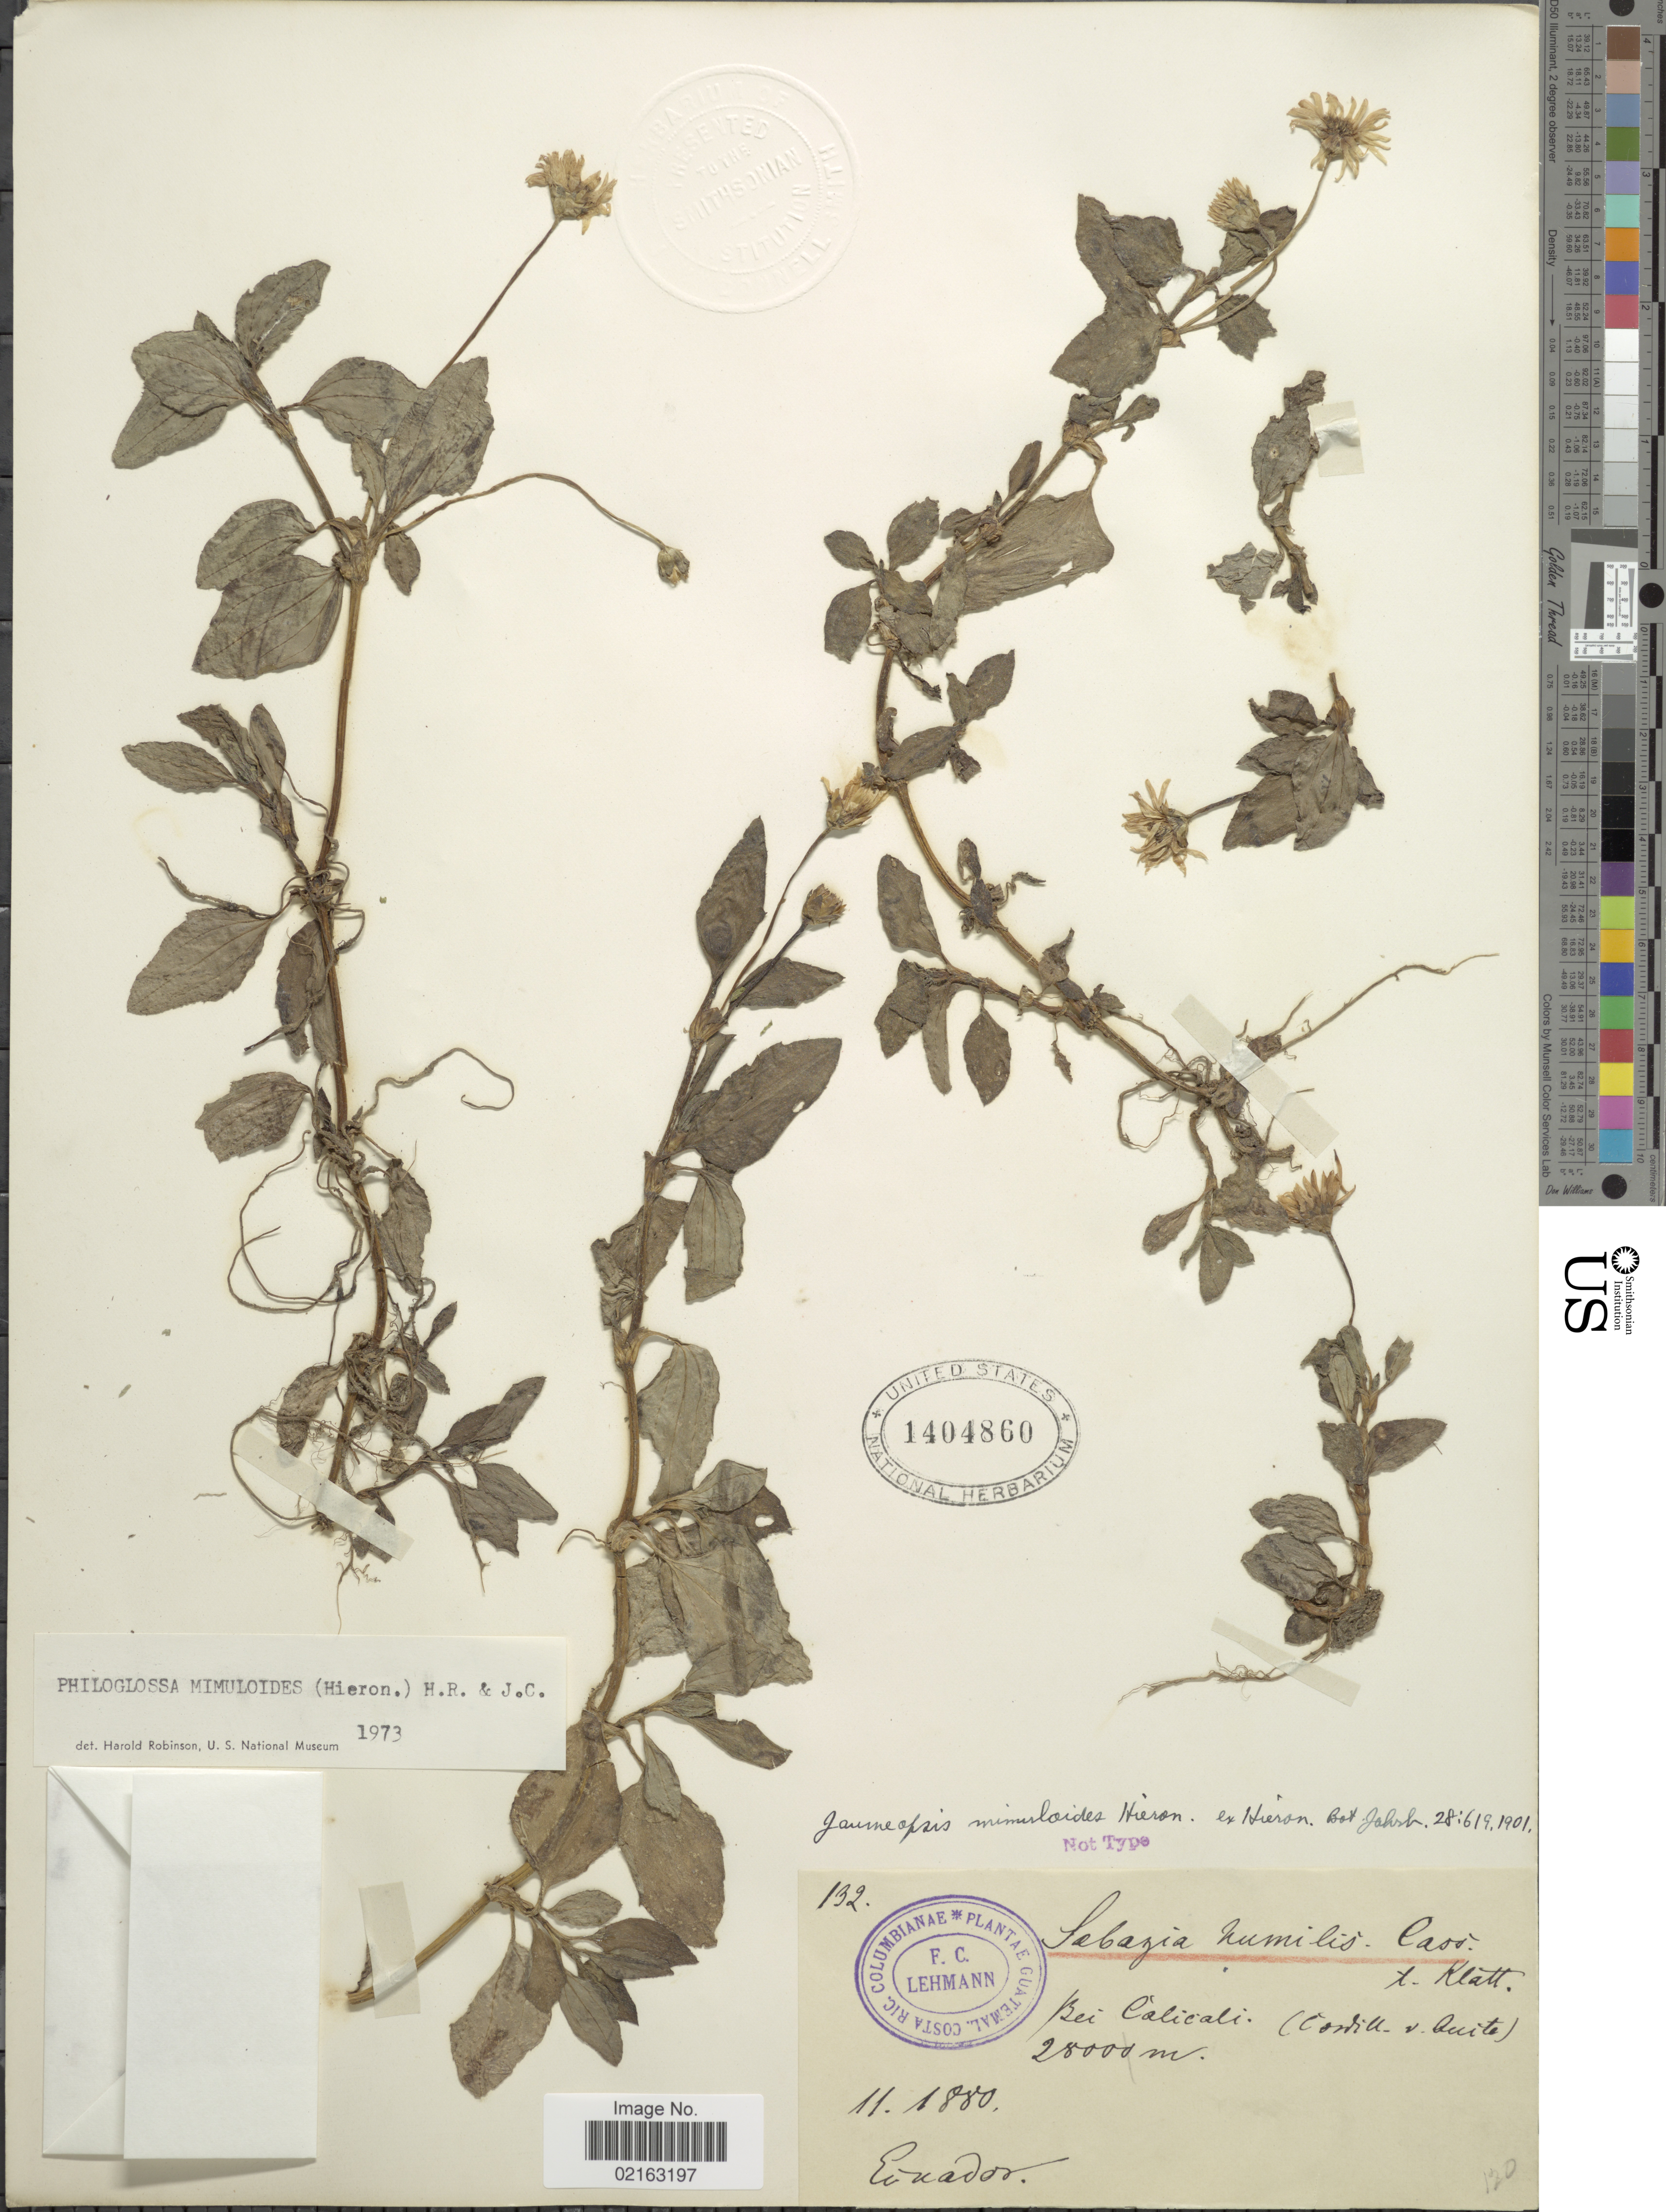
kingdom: Plantae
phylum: Tracheophyta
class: Magnoliopsida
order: Asterales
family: Asteraceae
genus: Philoglossa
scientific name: Philoglossa mimuloides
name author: (Hieron.) H. Rob. & Brettell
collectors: F. C. Lehmann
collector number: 132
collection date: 1880-11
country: Ecuador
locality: Bei Calicali (Cordillera d. Quito). [interpreted]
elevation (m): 2800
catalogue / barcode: US 1404860